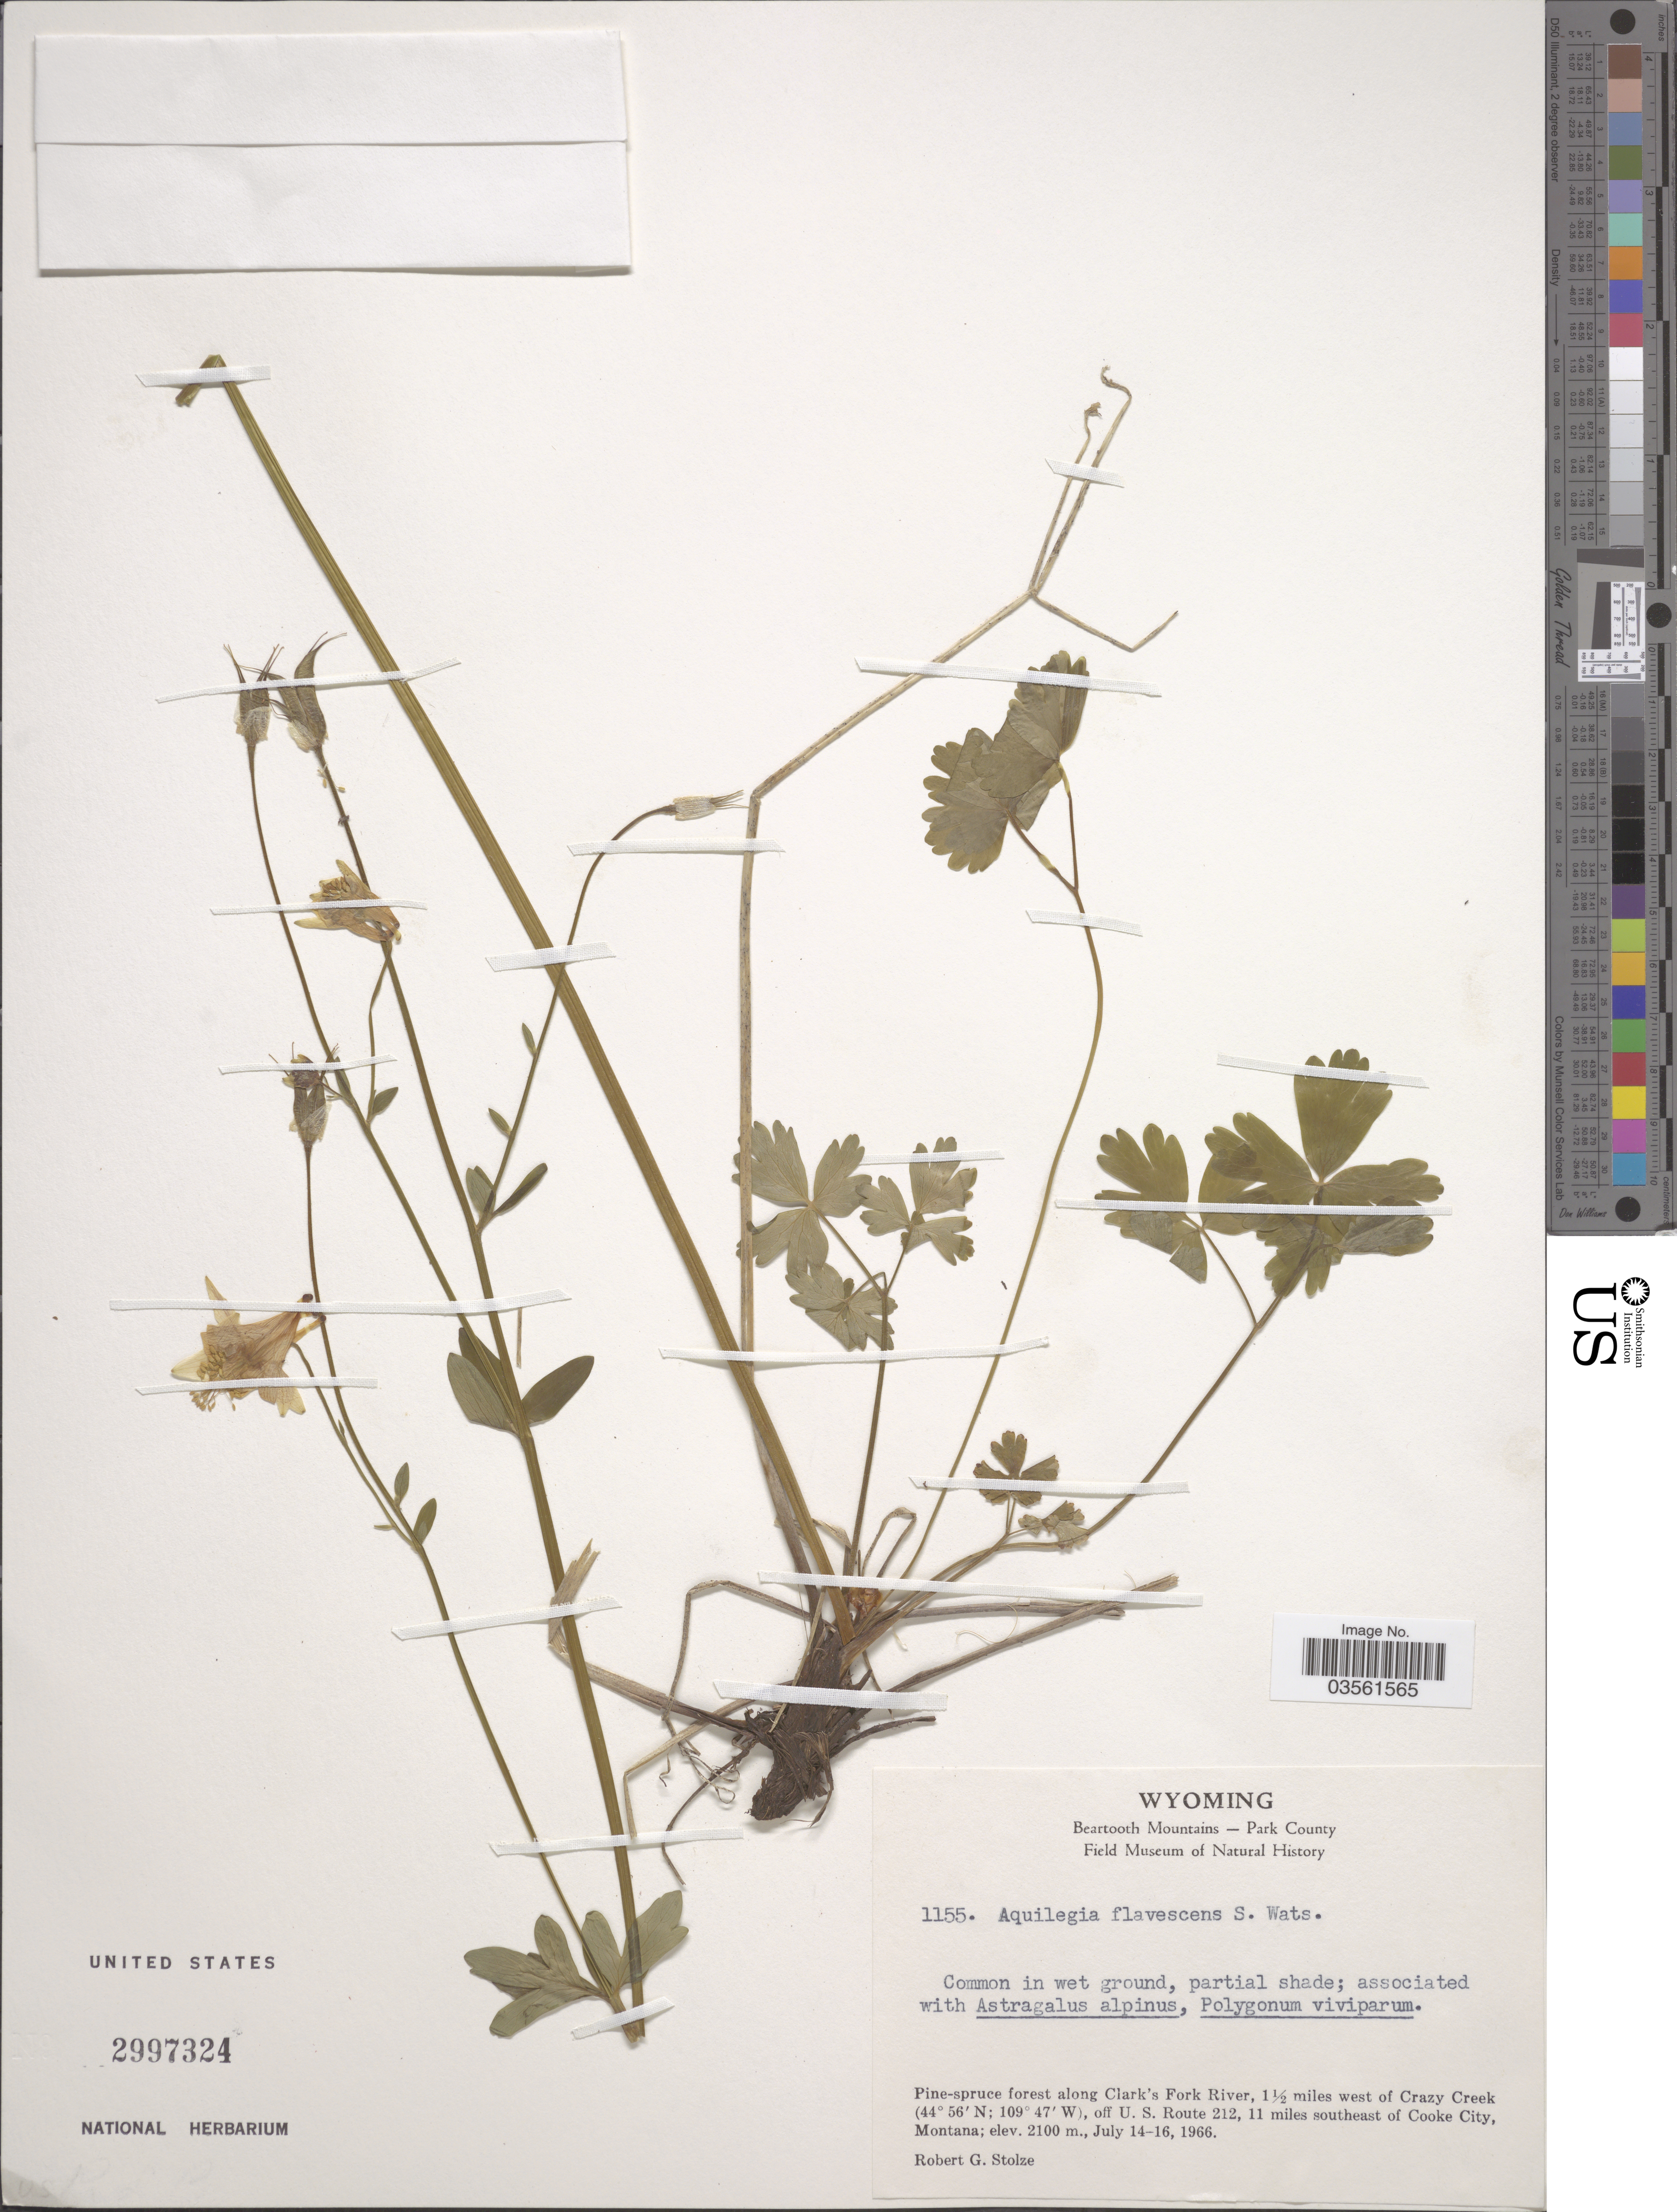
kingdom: Plantae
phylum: Tracheophyta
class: Magnoliopsida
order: Ranunculales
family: Ranunculaceae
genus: Aquilegia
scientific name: Aquilegia flavescens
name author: S. Watson in C. King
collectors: R. G. Stolze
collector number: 1155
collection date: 1966-07-14/1966-07-16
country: United States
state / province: Wyoming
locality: Beartooth Mountains - Park County. Pine-spruce forest along Clark's Fork River, 1½ miles west of Crazy Creek, off U. S. Route 212, 11 miles southeast of Cooke City, Montana.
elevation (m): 2100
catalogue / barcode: US 2997324